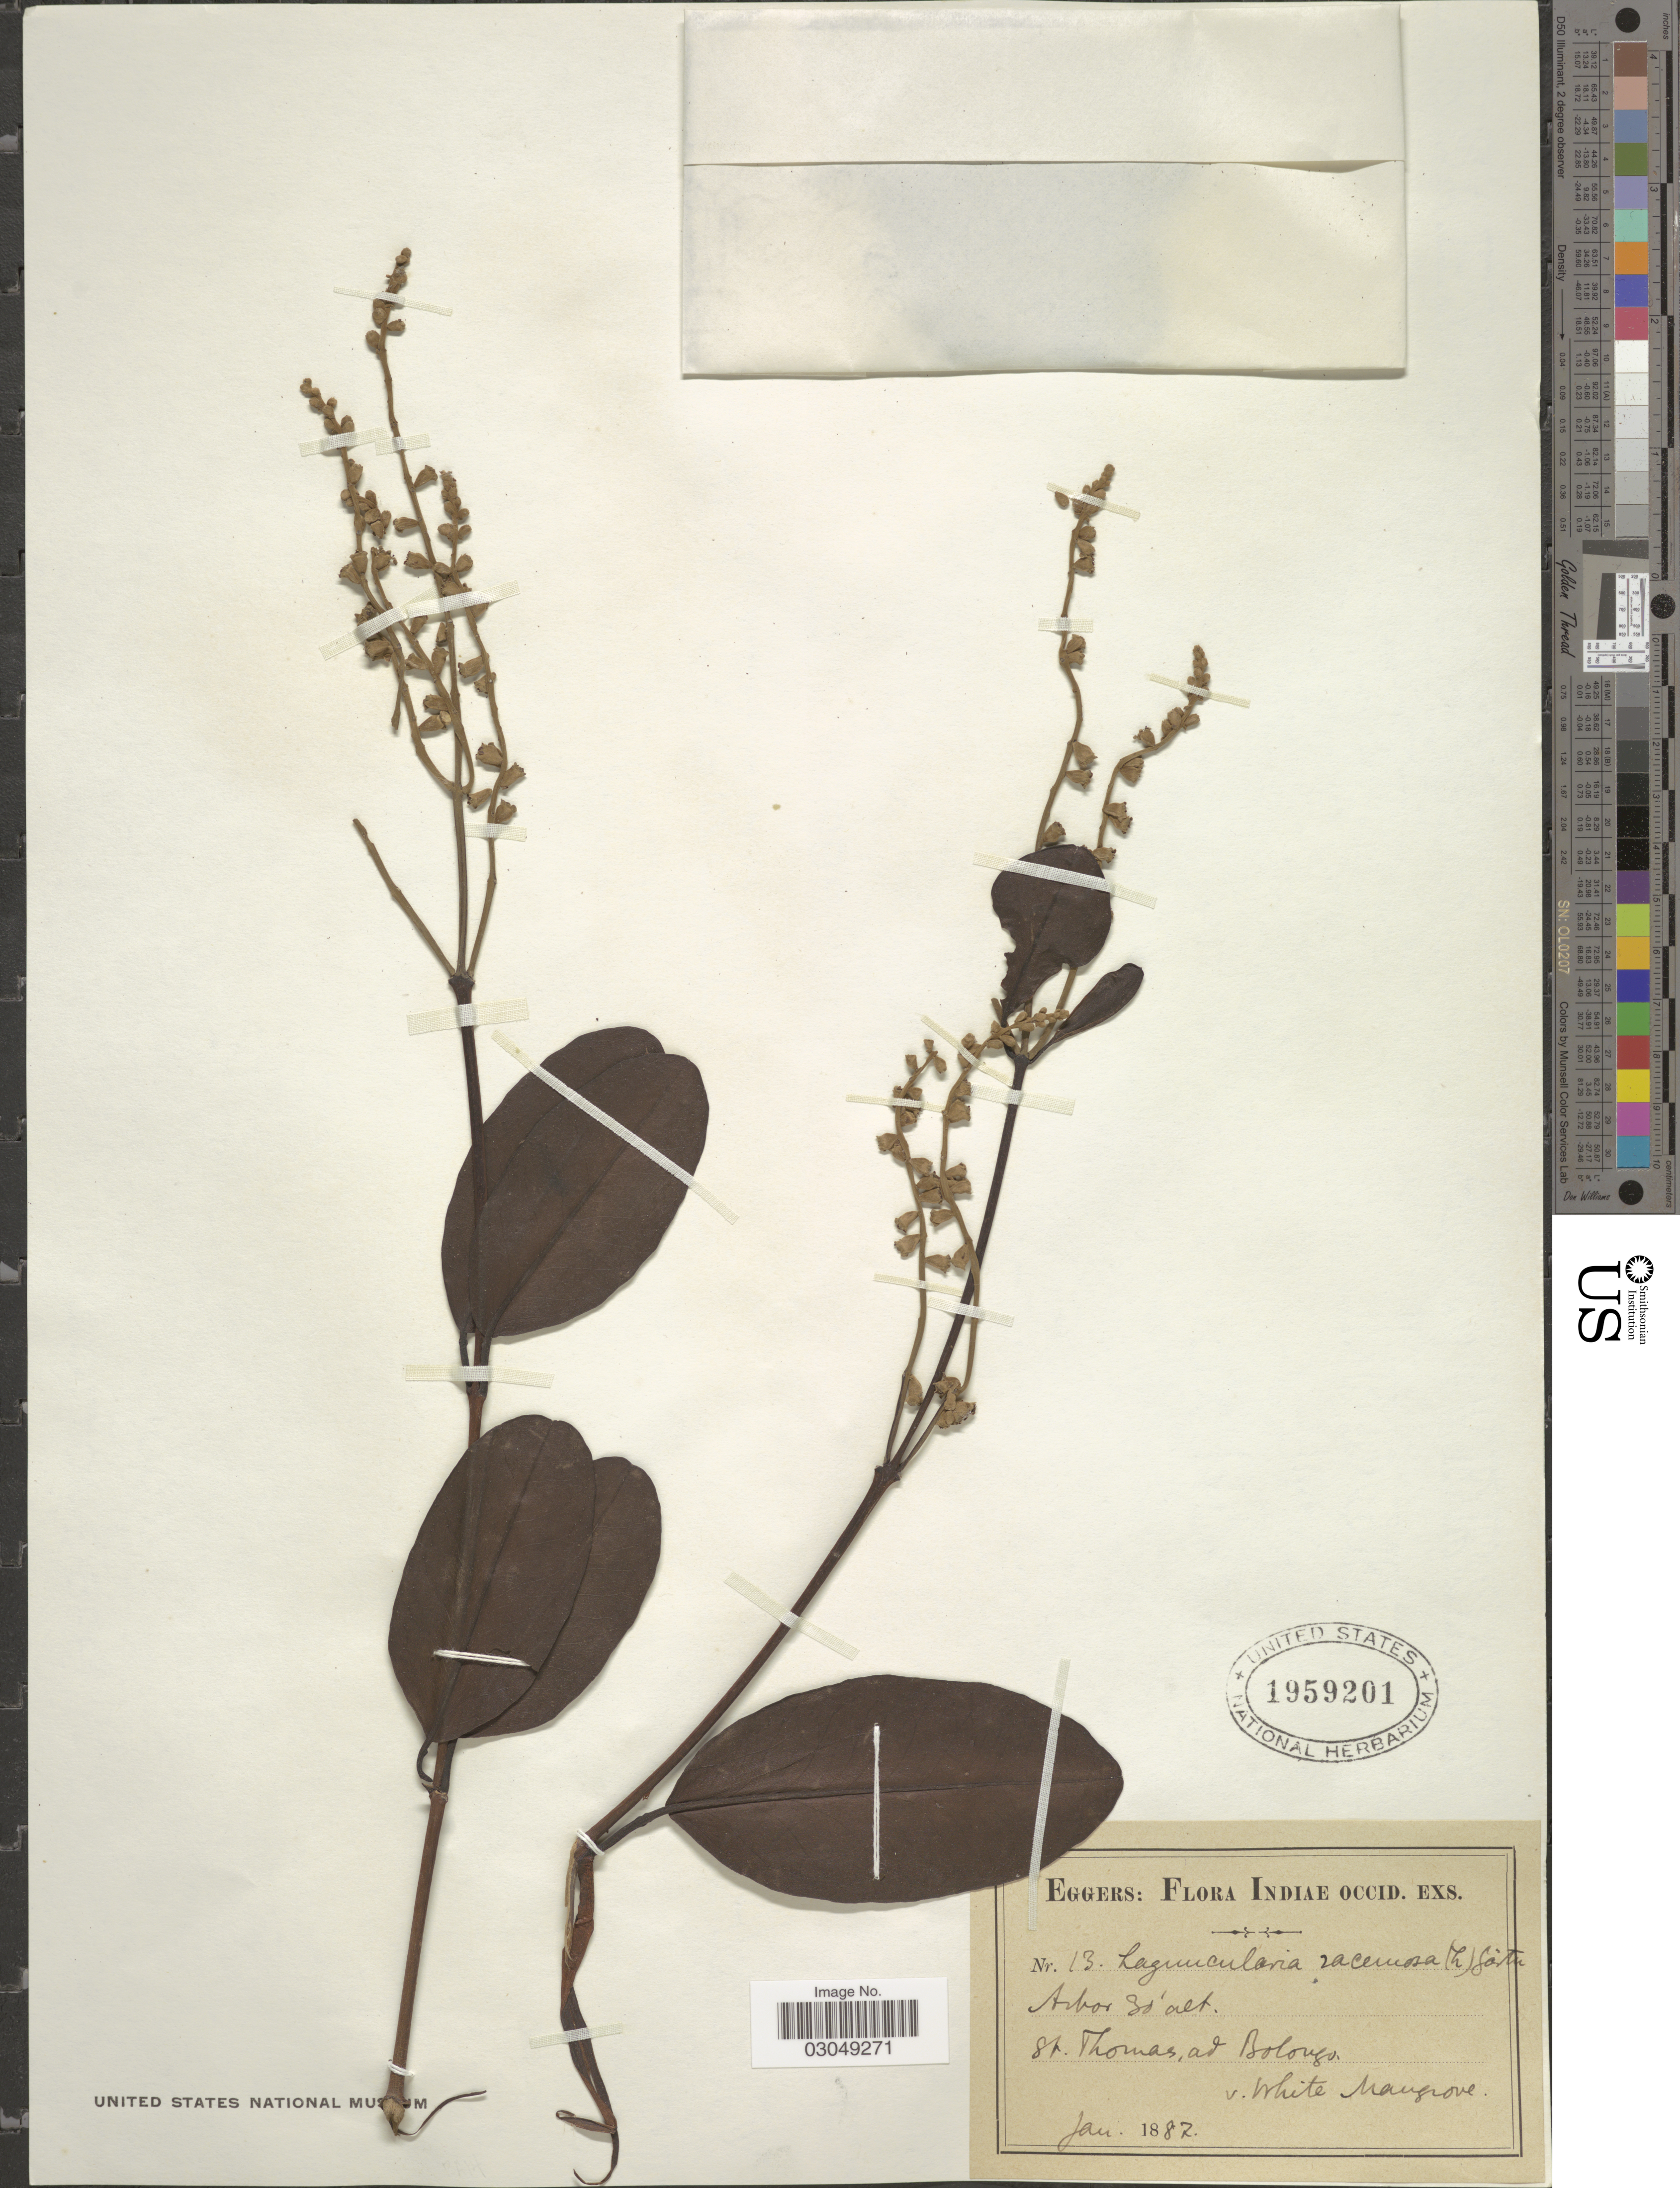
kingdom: Plantae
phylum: Tracheophyta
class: Magnoliopsida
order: Myrtales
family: Combretaceae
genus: Laguncularia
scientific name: Laguncularia racemosa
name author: (L.) C.F. Gaertn.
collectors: -. Eggers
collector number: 13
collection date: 1887-01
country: U.S. Virgin Islands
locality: Indiae Occid, St. Thomas, ad Bolongo v. White Mangrove.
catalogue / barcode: US 1959201